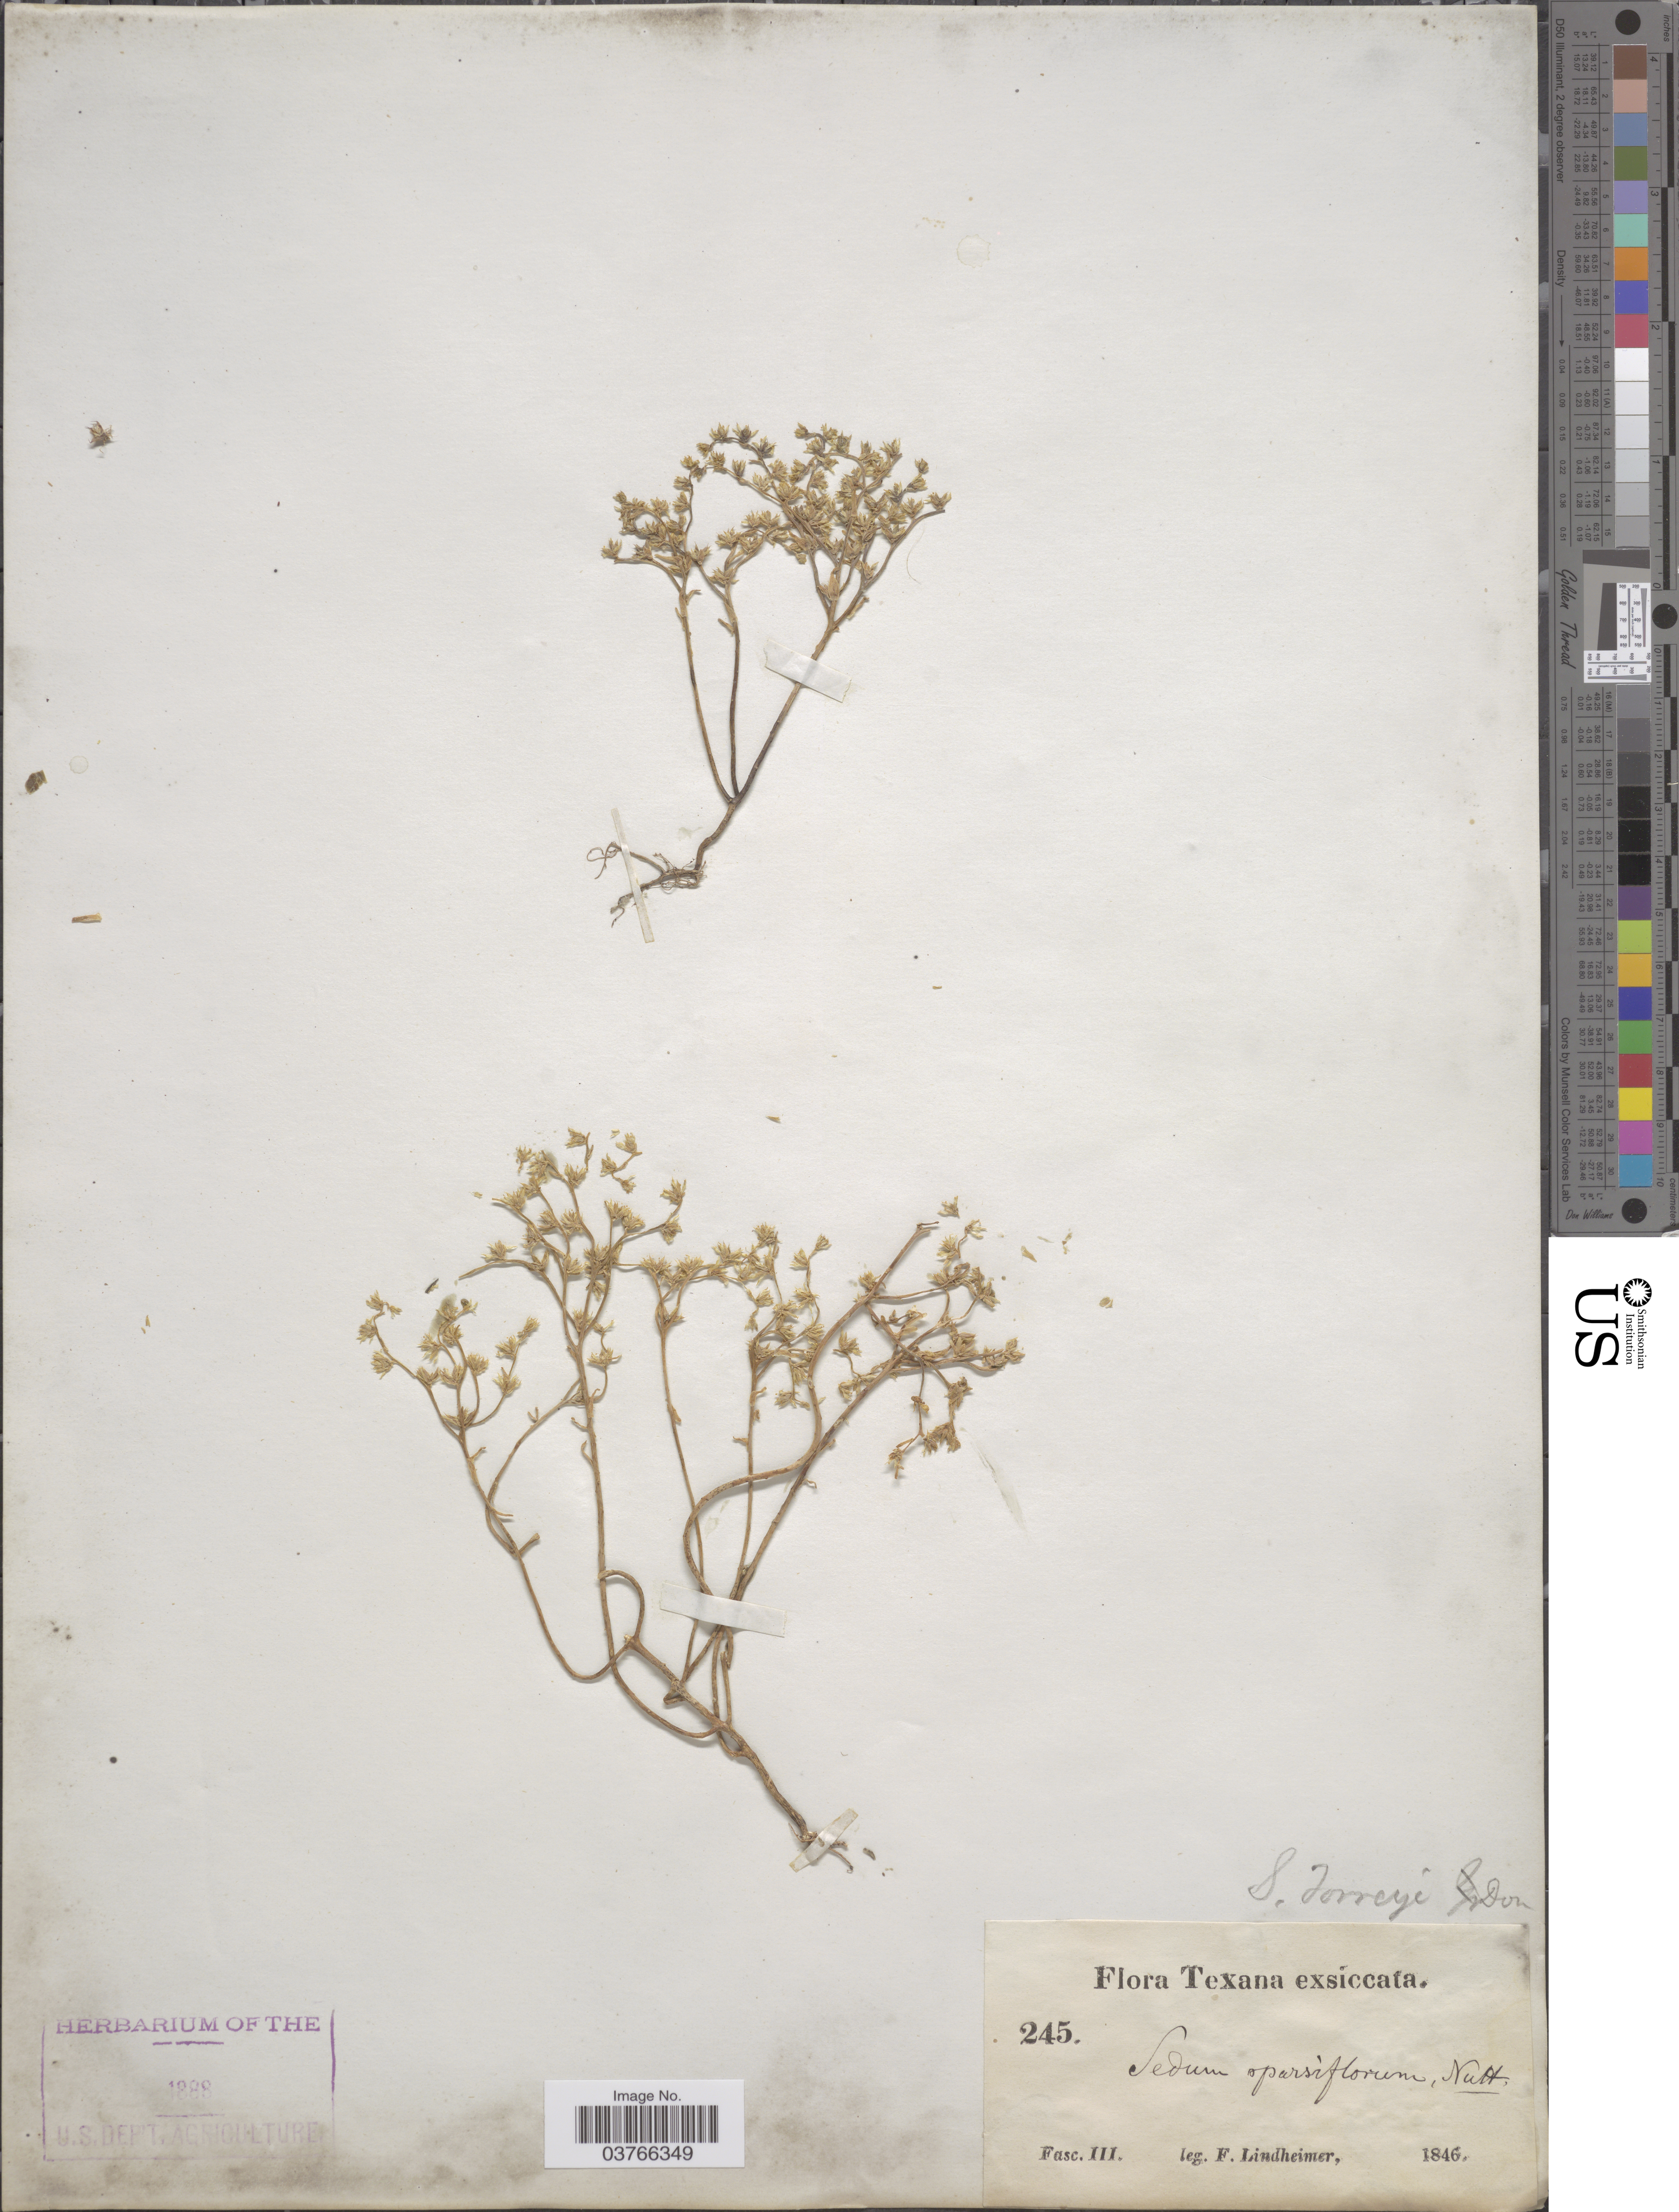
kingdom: Plantae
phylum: Tracheophyta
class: Magnoliopsida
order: Saxifragales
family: Crassulaceae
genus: Sedum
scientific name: Sedum nuttallianum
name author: Raf.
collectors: F. Lindheimer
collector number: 245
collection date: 1846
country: United States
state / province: Texas